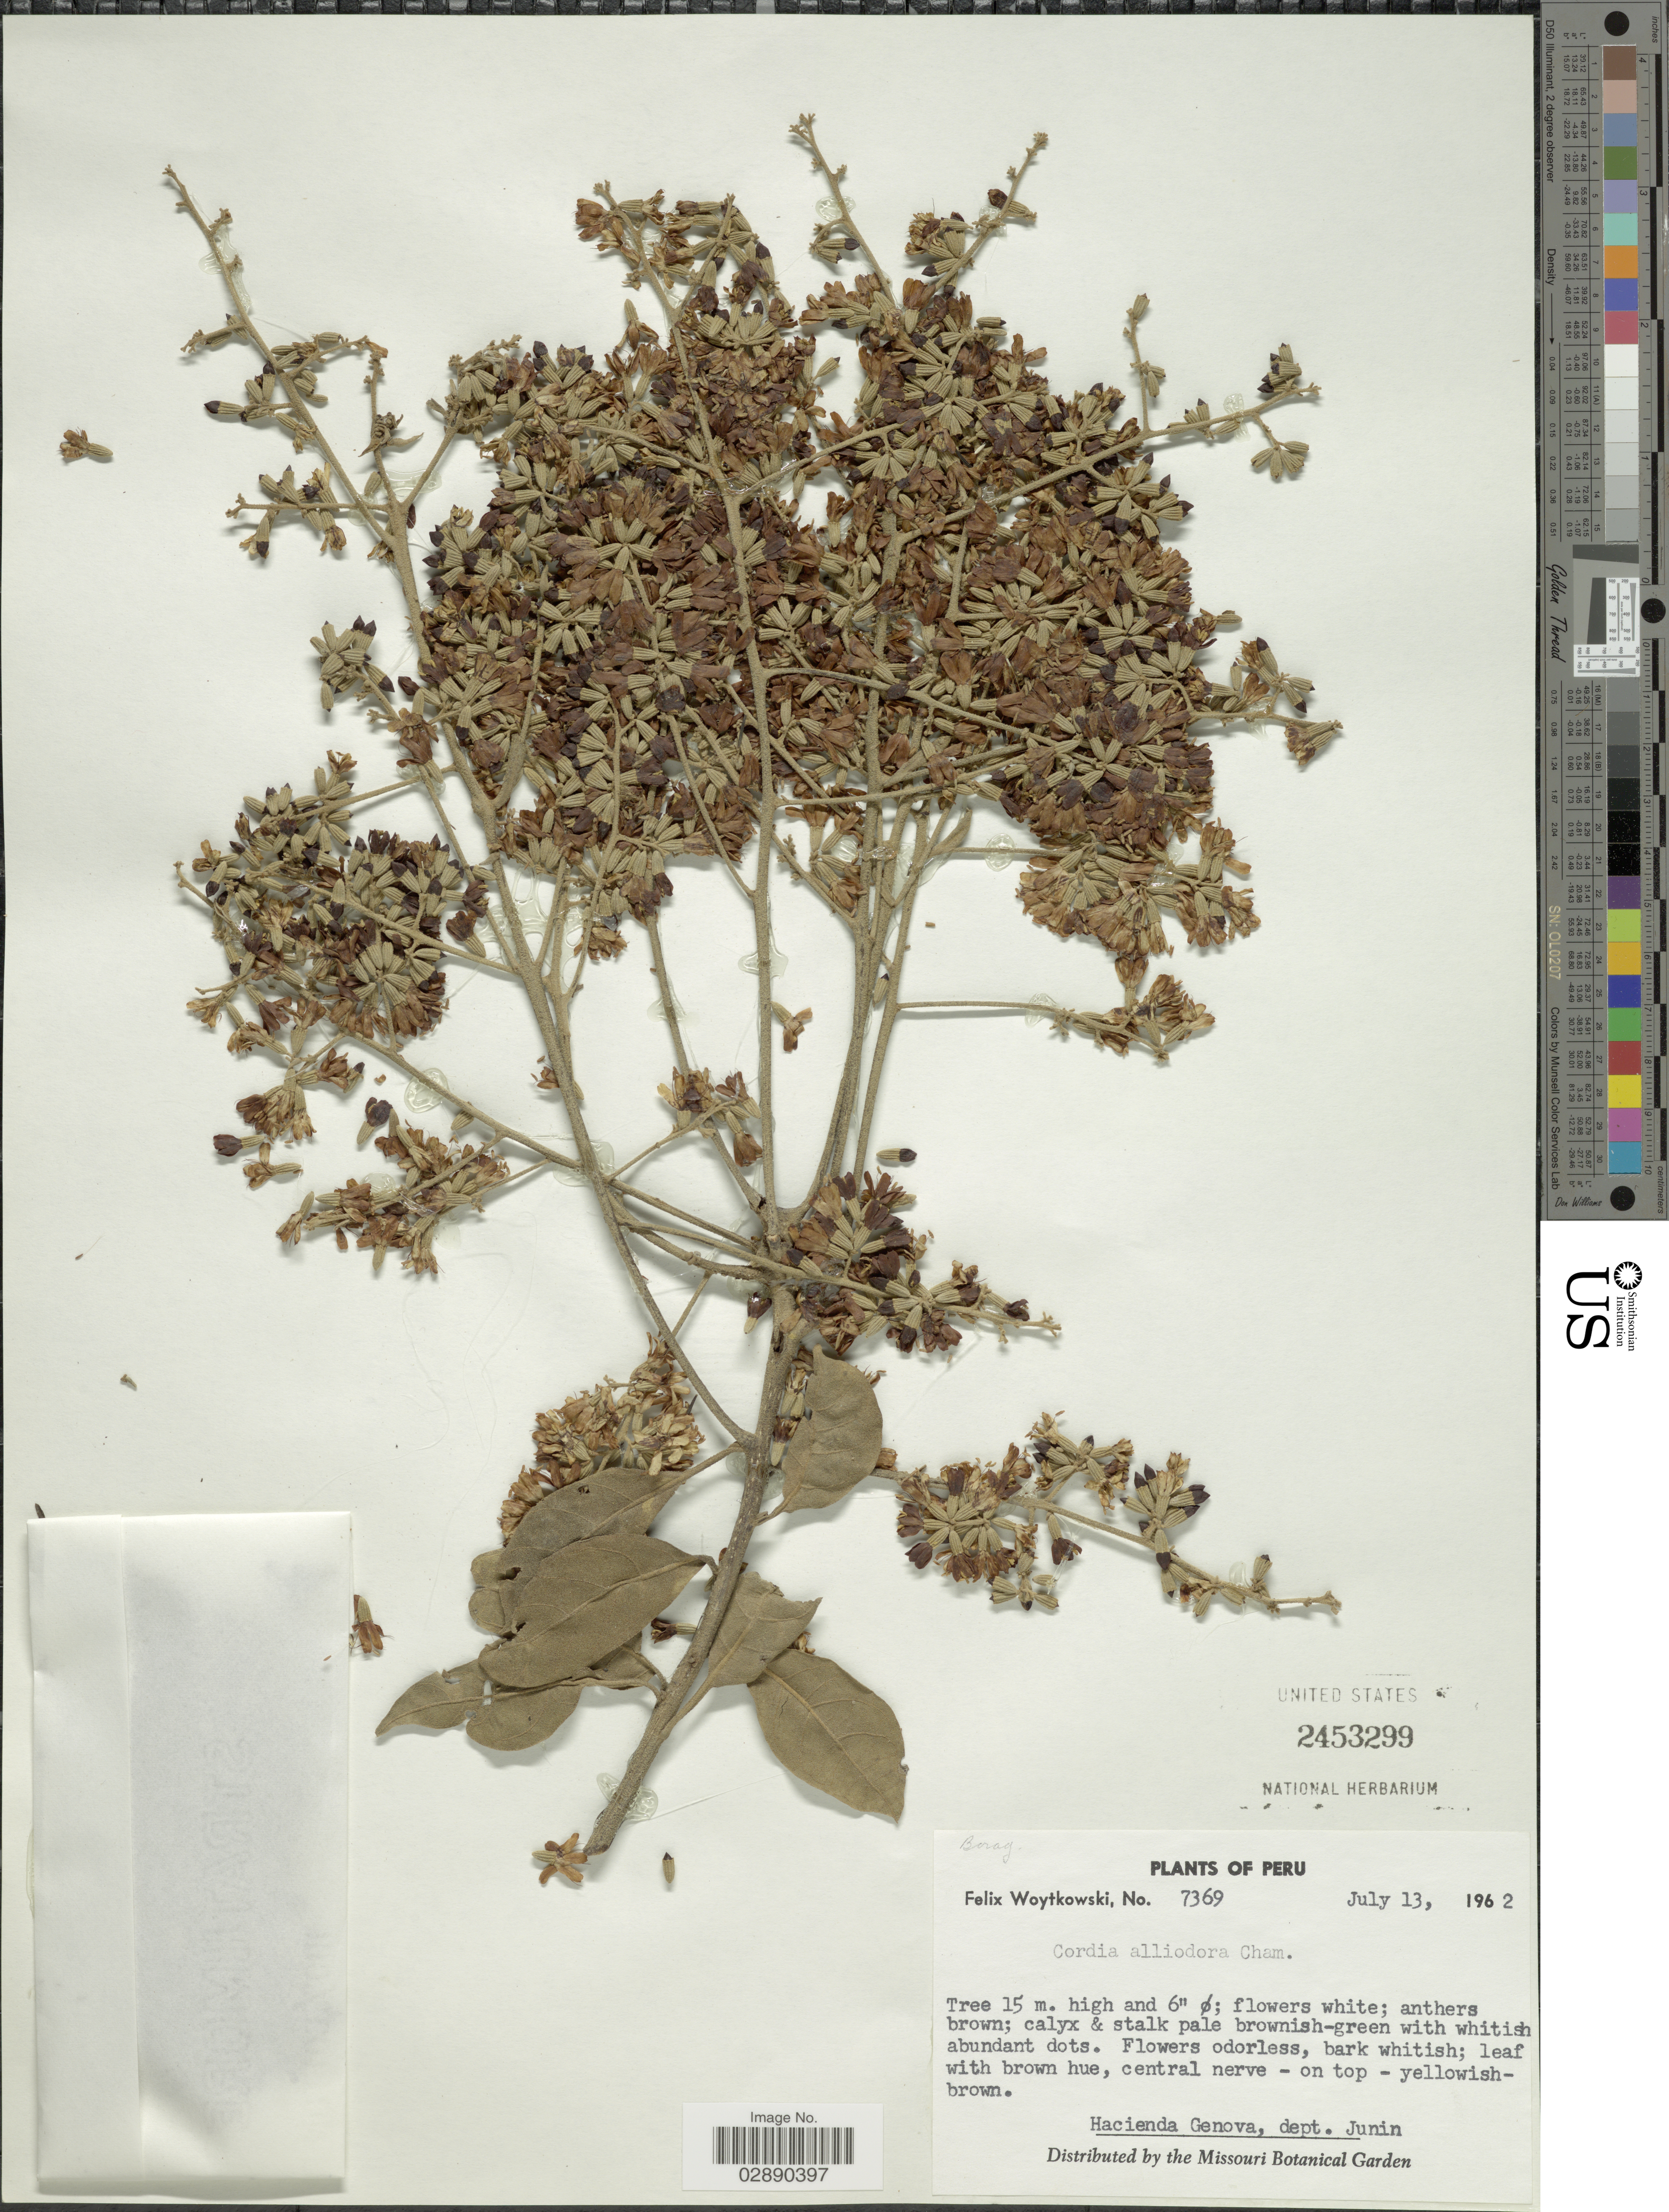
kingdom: Plantae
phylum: Tracheophyta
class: Magnoliopsida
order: Boraginales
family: Cordiaceae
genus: Cordia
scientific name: Cordia alliodora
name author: (Ruiz & Pav.) Oken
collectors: F. Woytkowski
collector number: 7369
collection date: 1962-07-13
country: Peru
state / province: Junín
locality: Hacienda Genova, dept. Junin.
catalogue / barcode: US 2453299